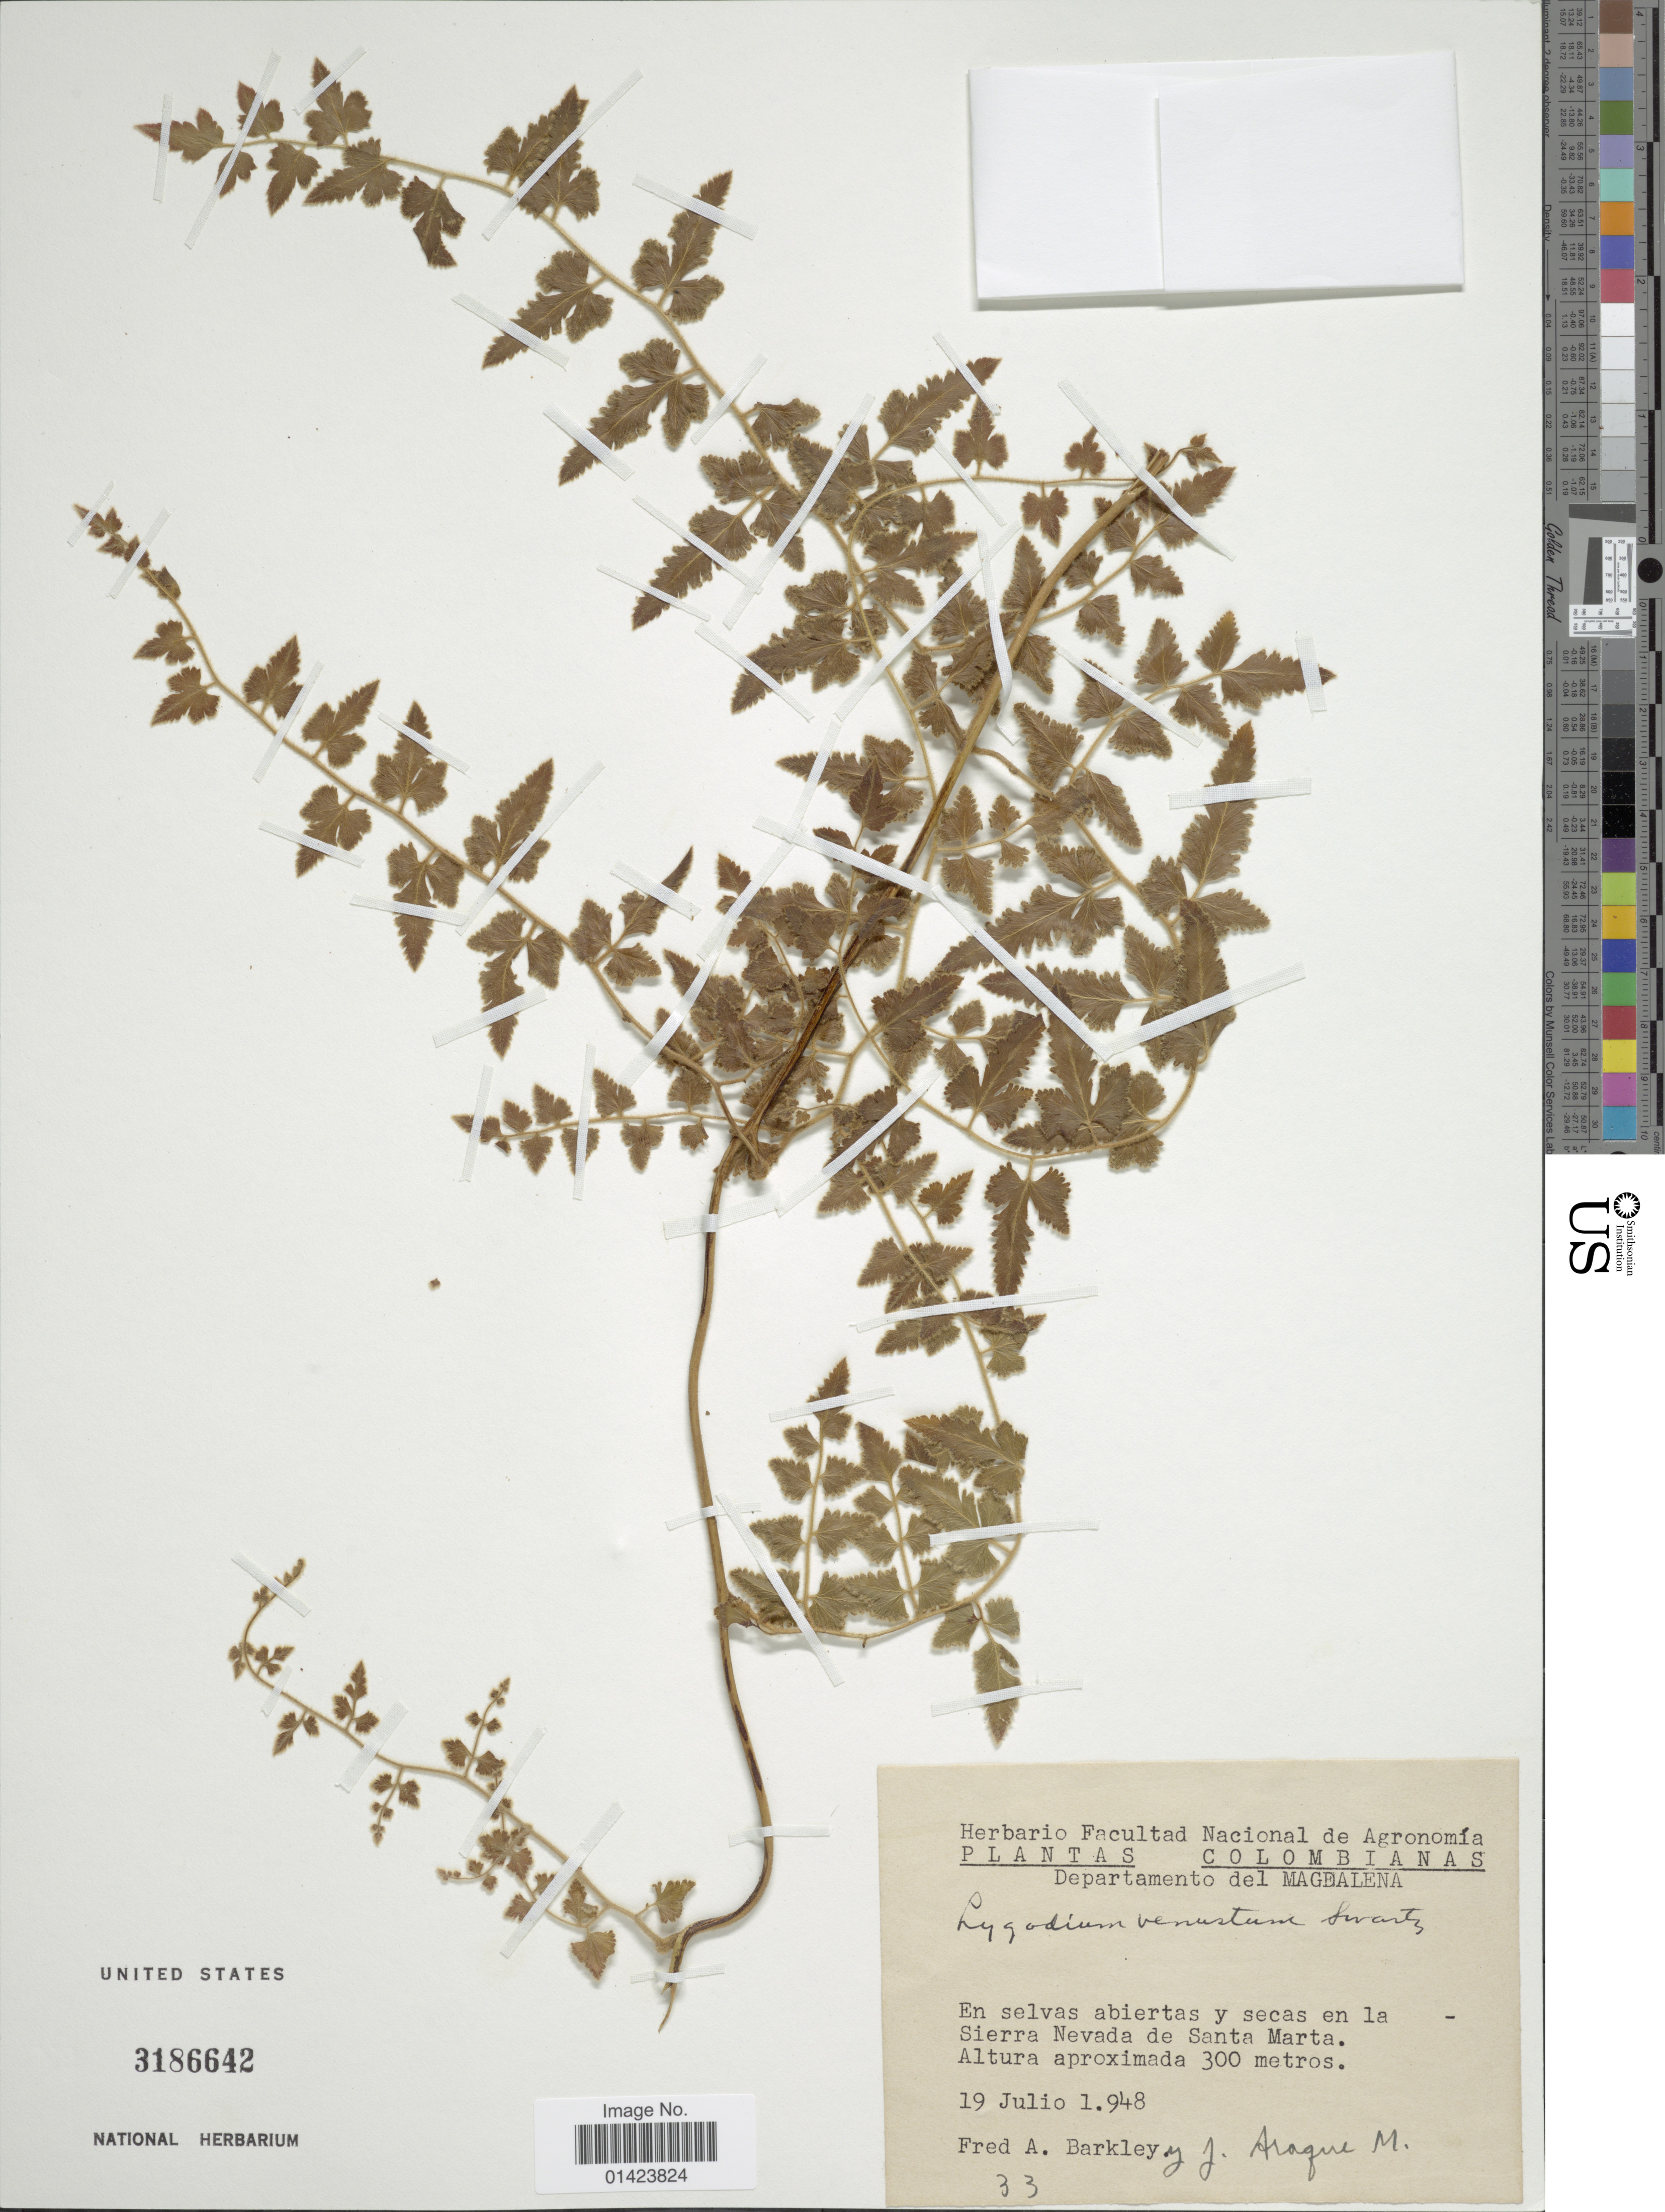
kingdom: Plantae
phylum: Tracheophyta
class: Polypodiopsida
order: Schizaeales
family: Lygodiaceae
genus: Lygodium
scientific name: Lygodium venustum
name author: Sw.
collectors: F. A. Barkley & J. Aragure M.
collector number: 33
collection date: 1948-07-19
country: Colombia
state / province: Magdalena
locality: Departamento del Magdalena, En selvas abiertas y secas en la Sierra Nevada de Santa Marta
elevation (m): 300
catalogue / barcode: US 3186642